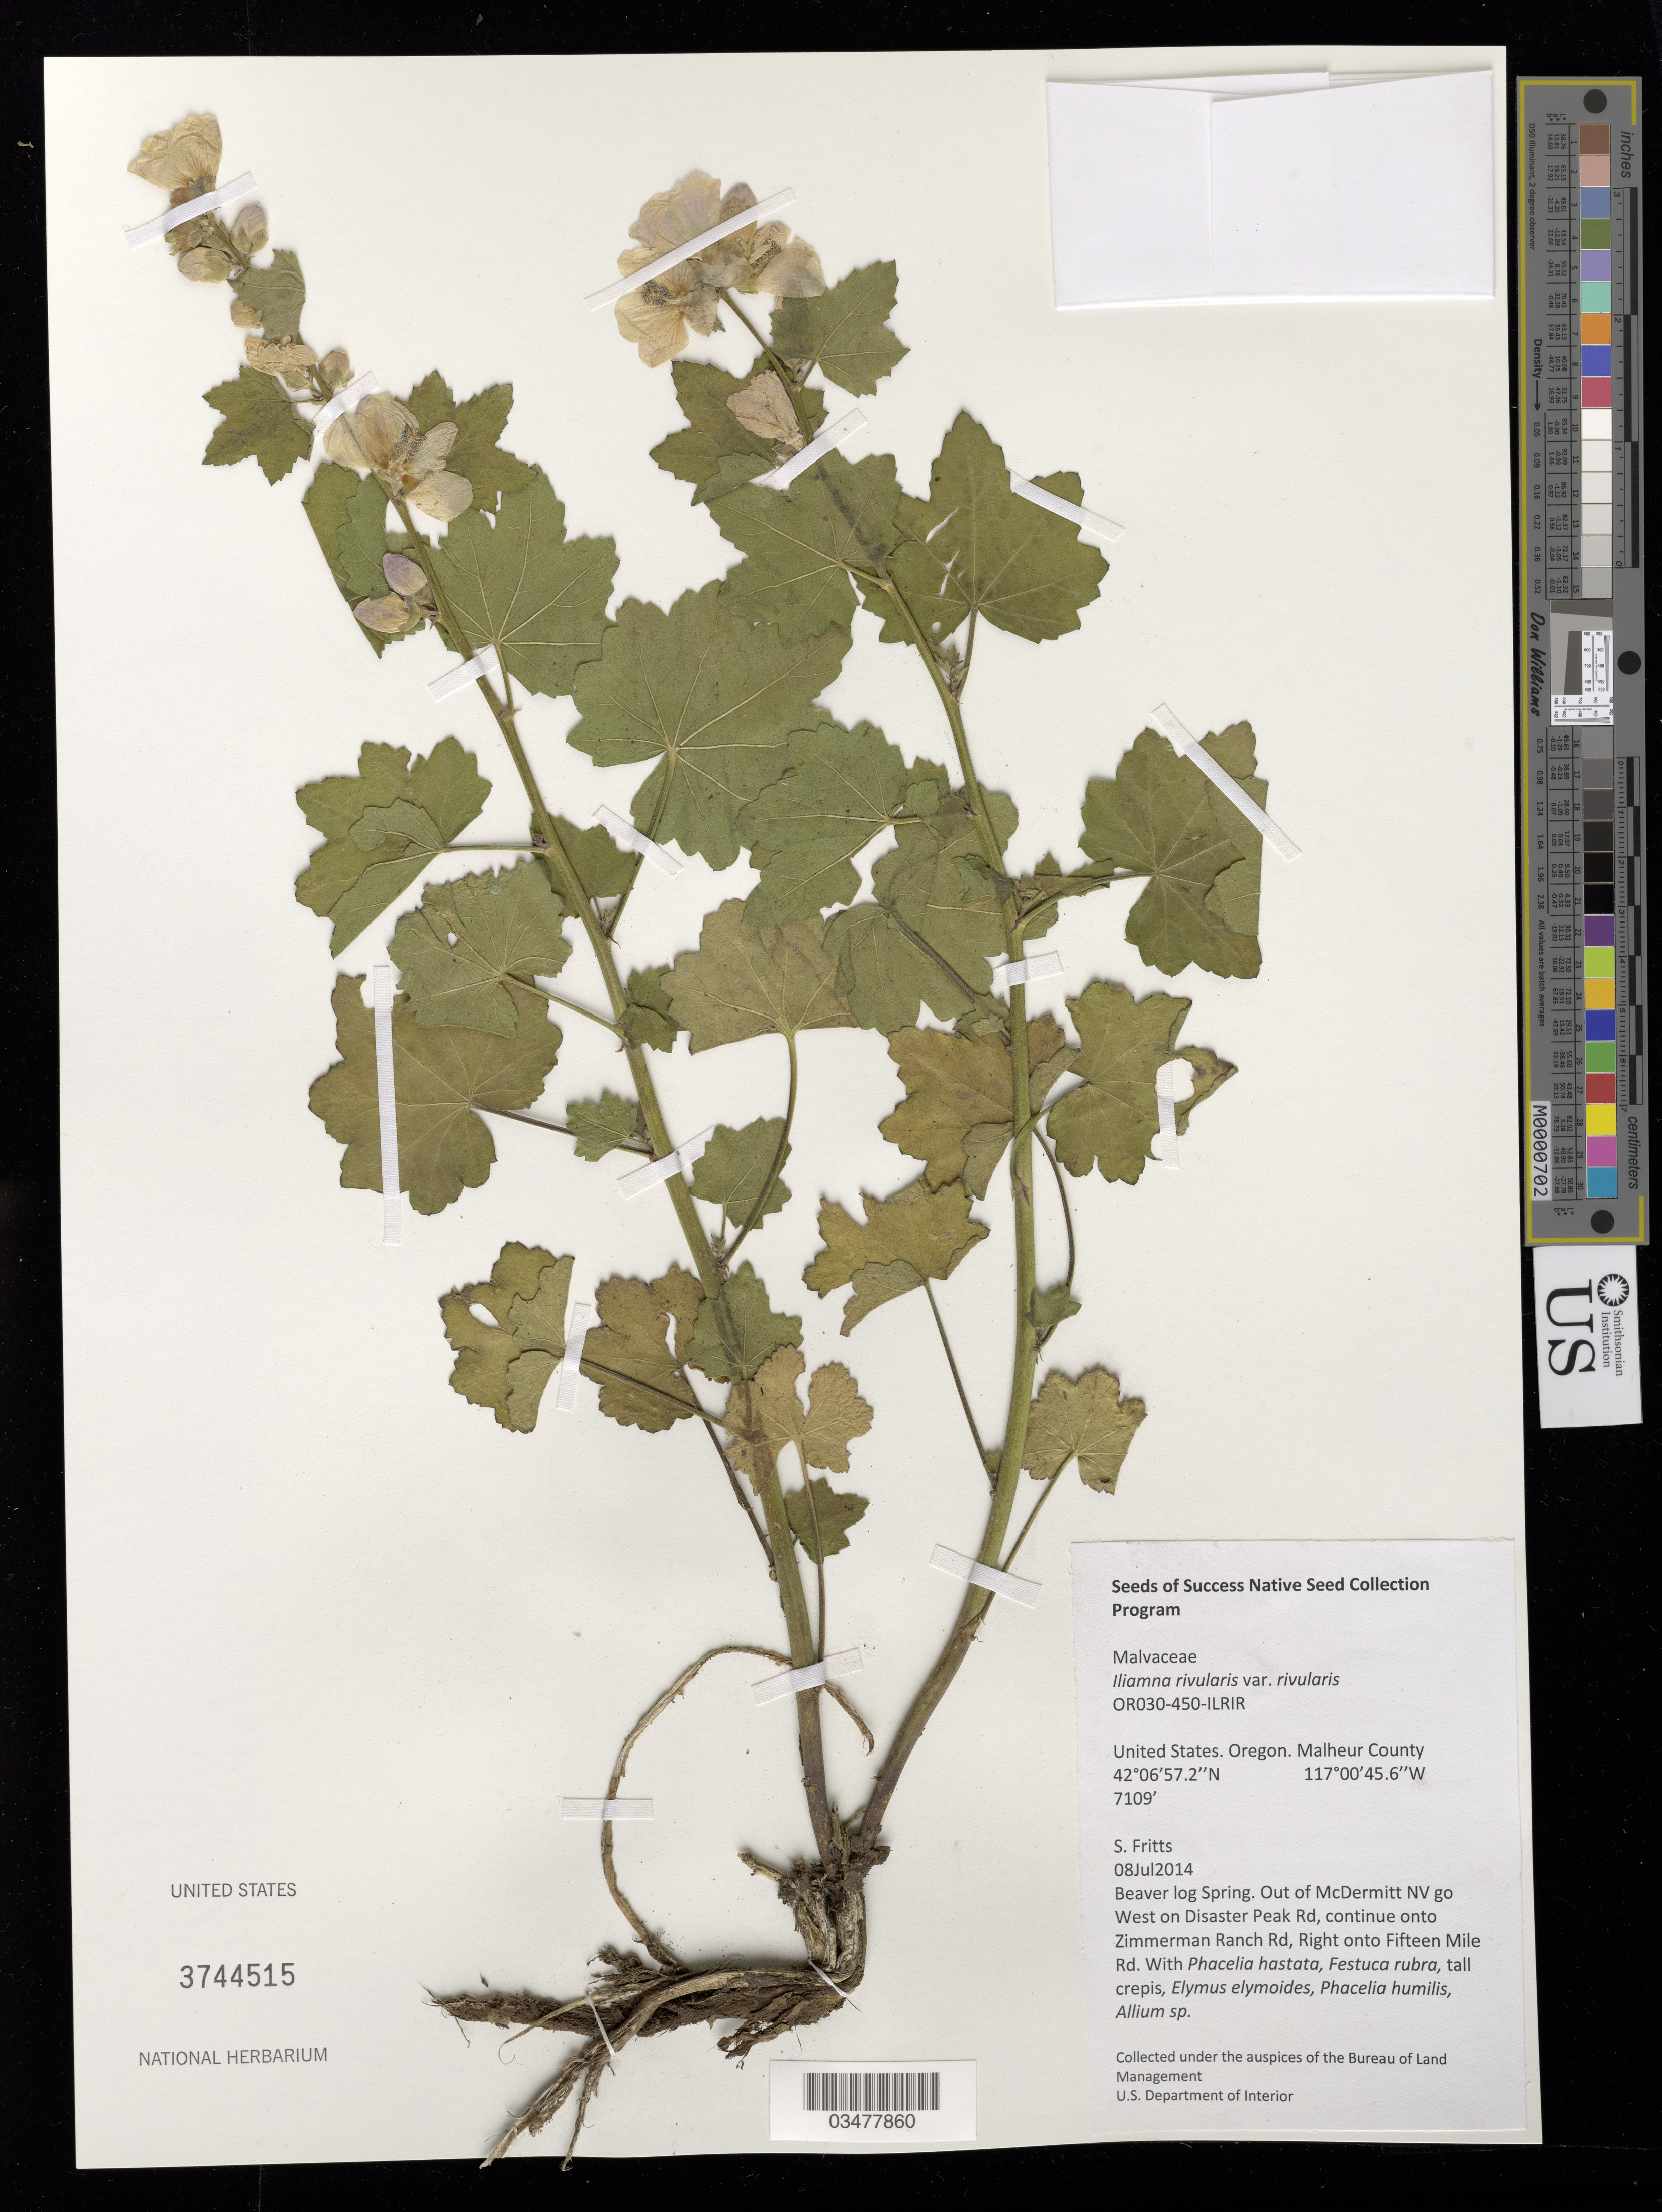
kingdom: Plantae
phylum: Tracheophyta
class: Magnoliopsida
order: Malvales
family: Malvaceae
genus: Iliamna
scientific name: Iliamna rivularis var. rivularis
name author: (Douglas) Greene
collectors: S. Fritts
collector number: OR030-450-ILRIR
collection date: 2014-07-08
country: United States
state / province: Oregon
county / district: Malheur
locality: Beaver log Spring.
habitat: With Festuca rubra, Phacelia humilis, Allium sp., etc.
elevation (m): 2167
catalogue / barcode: US 3744515